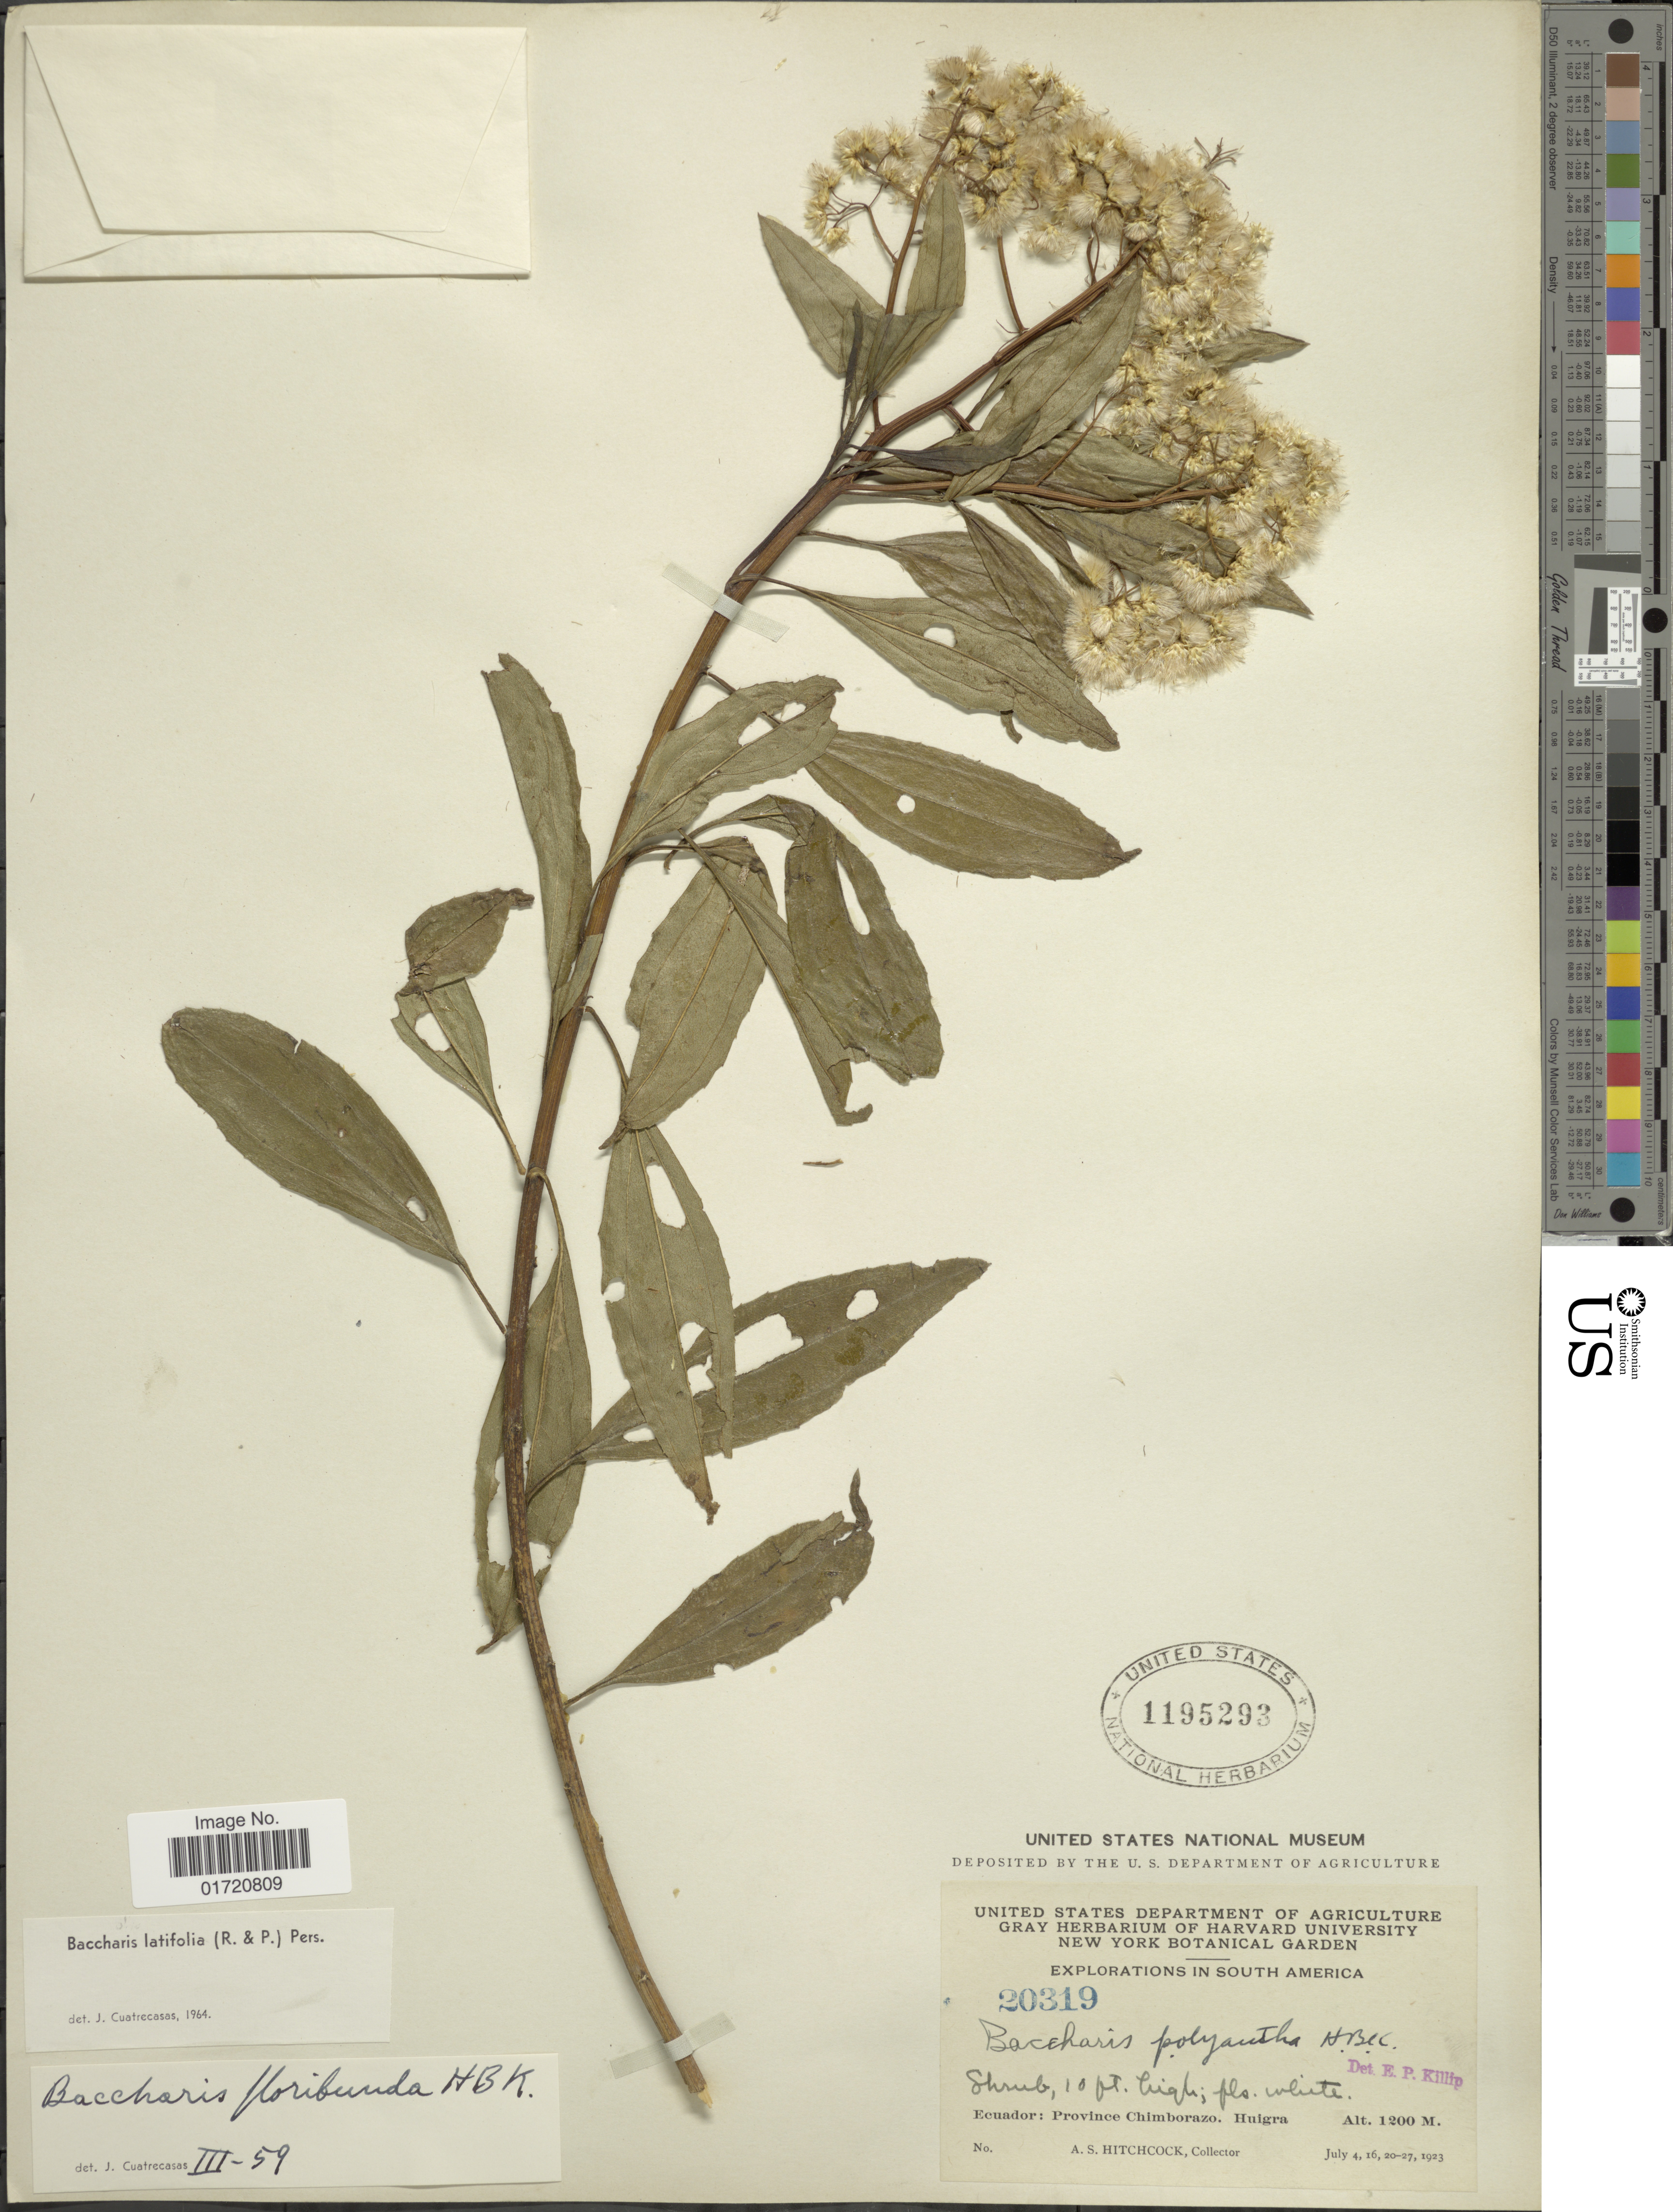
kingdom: Plantae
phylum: Tracheophyta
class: Magnoliopsida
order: Asterales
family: Asteraceae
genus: Baccharis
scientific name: Baccharis latifolia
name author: (Ruiz & Pav.) Pers.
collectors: A. S. Hitchcock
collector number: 20319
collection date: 1923-07-04/1923-07-27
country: Ecuador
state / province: Chimborazo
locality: South America, Huigra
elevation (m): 1200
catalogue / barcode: US 1195293